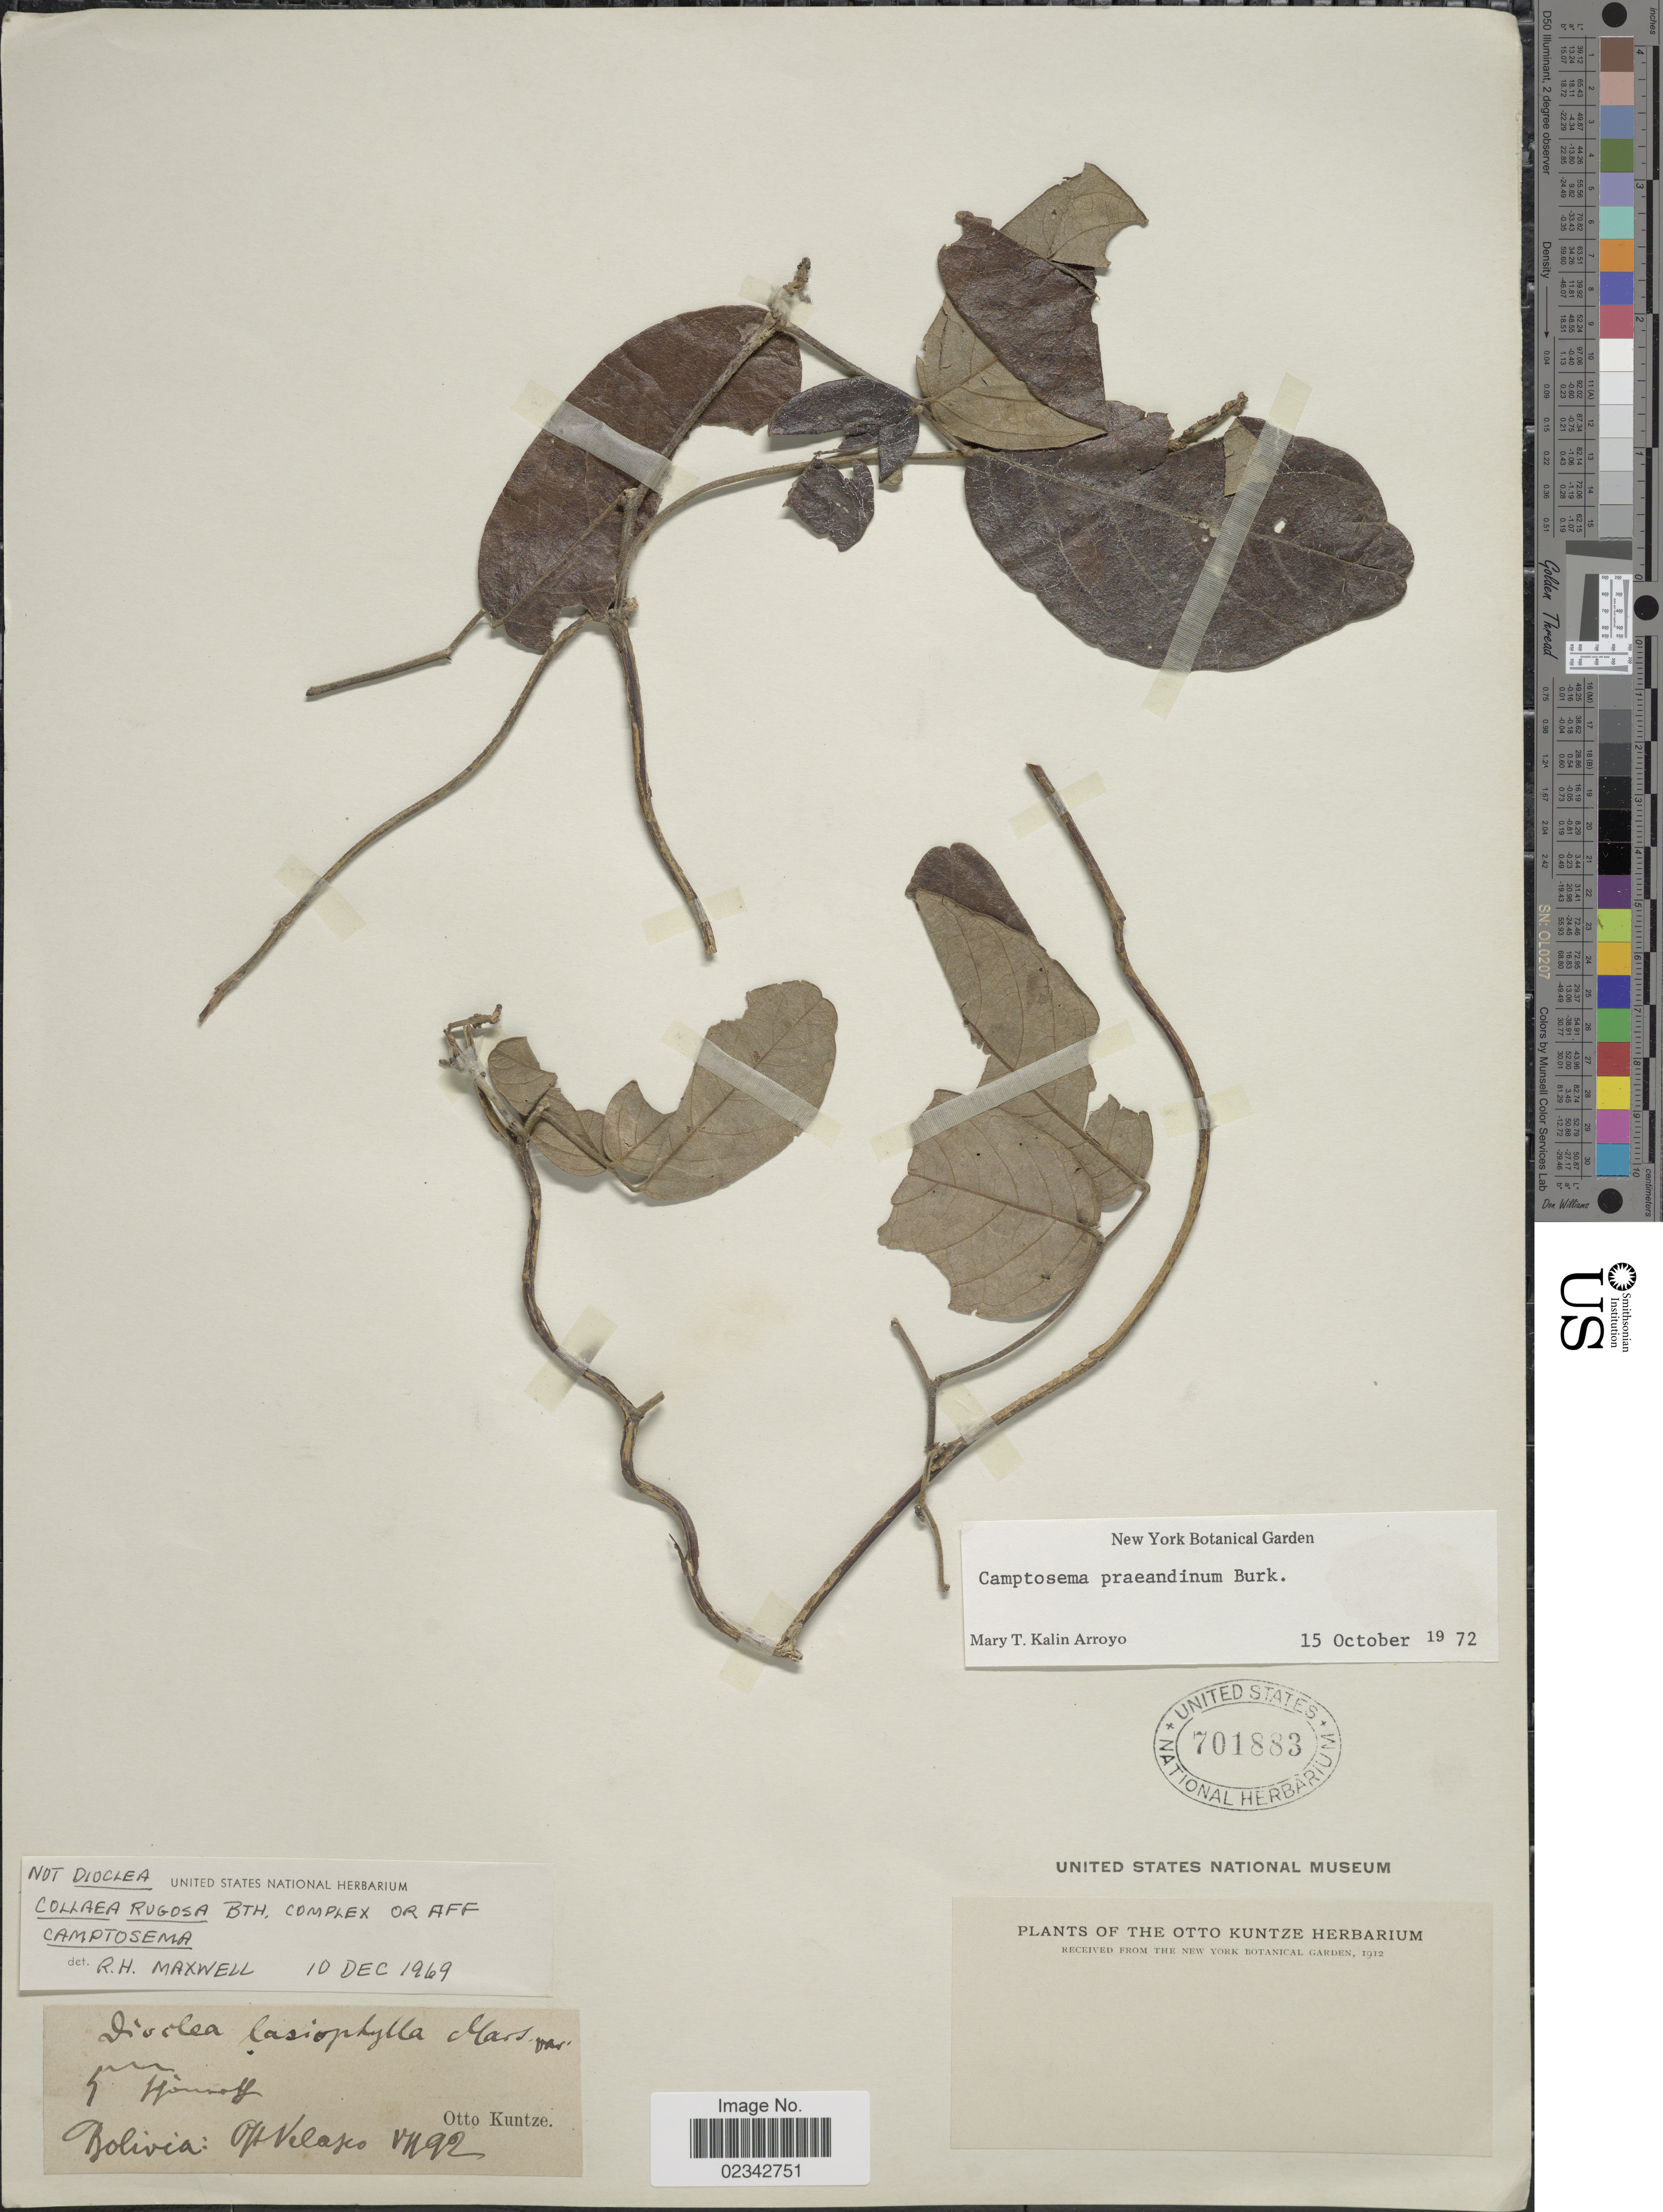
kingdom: Plantae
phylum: Tracheophyta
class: Magnoliopsida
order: Fabales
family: Fabaceae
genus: Cerradicola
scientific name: Cerradicola praeandina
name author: (Burkart) L.P. Queiroz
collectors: C.E.O. Kuntze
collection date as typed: Transcribed d/m/y: /7/92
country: Bolivia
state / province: Santa Cruz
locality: Velasco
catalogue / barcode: US 701883